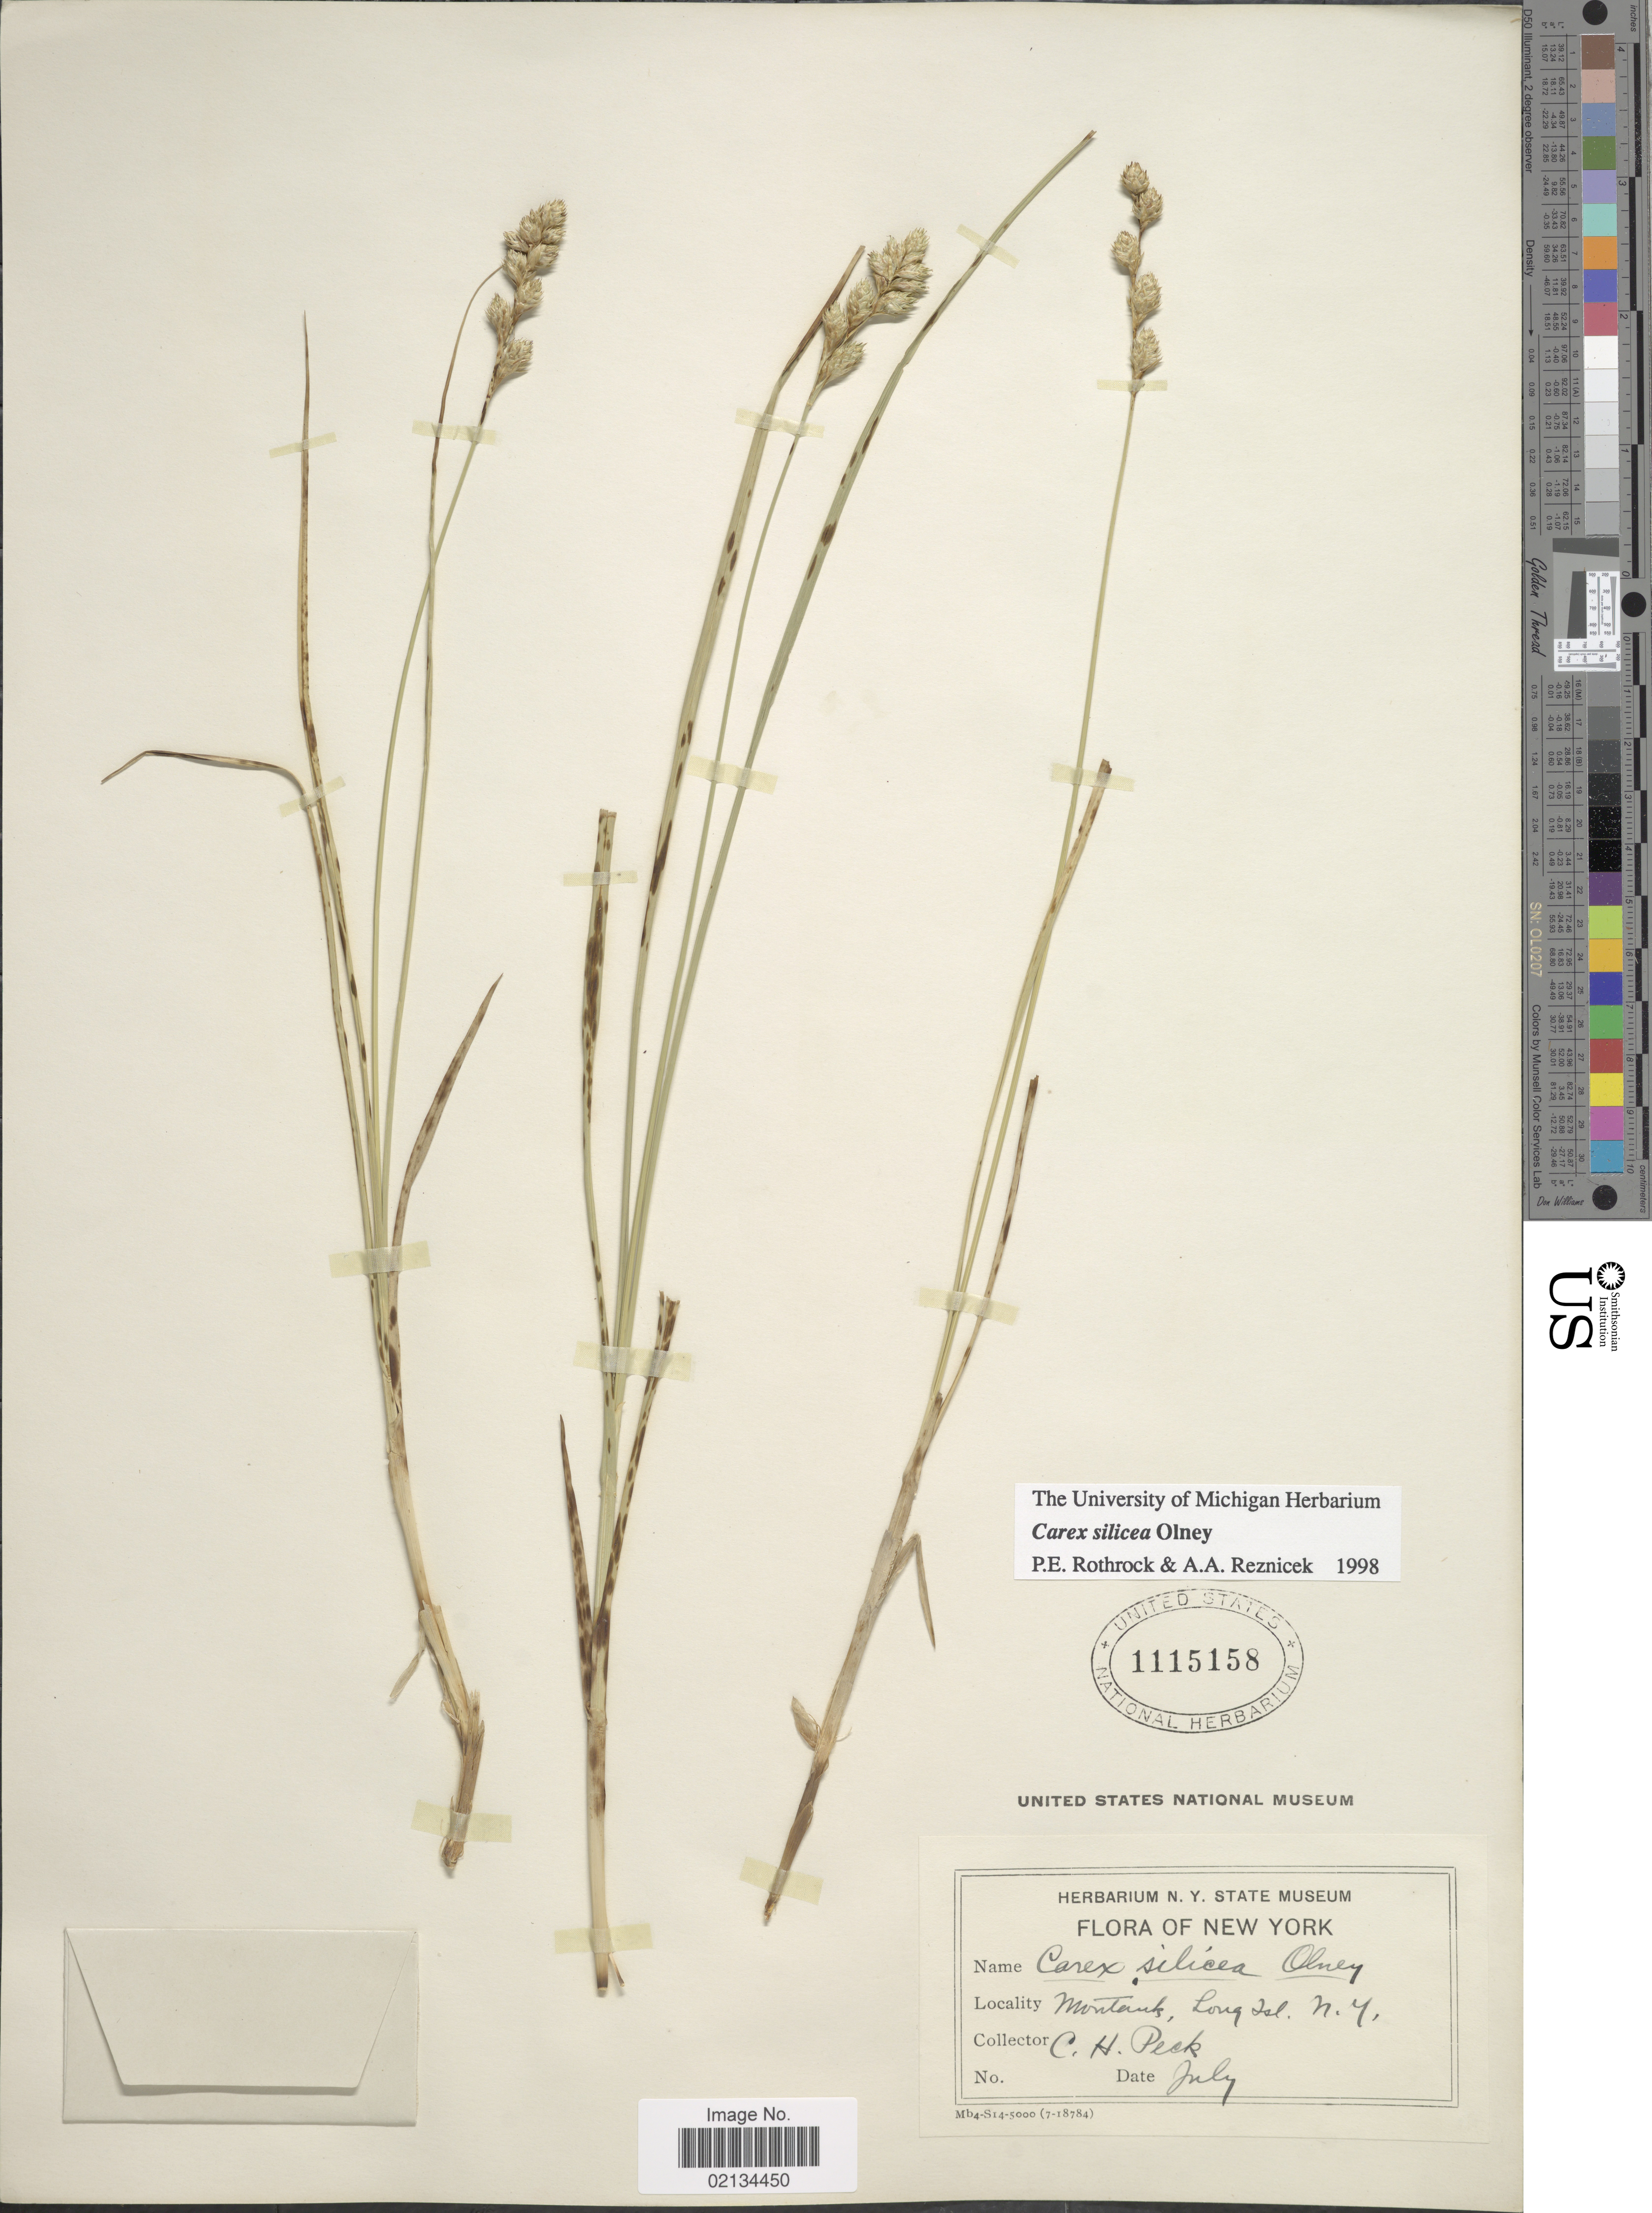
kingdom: Plantae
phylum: Tracheophyta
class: Liliopsida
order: Poales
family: Cyperaceae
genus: Carex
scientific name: Carex silicea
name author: Olney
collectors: C. H. Peck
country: United States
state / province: New York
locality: Montauk, Long Isl.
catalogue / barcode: US 1115158